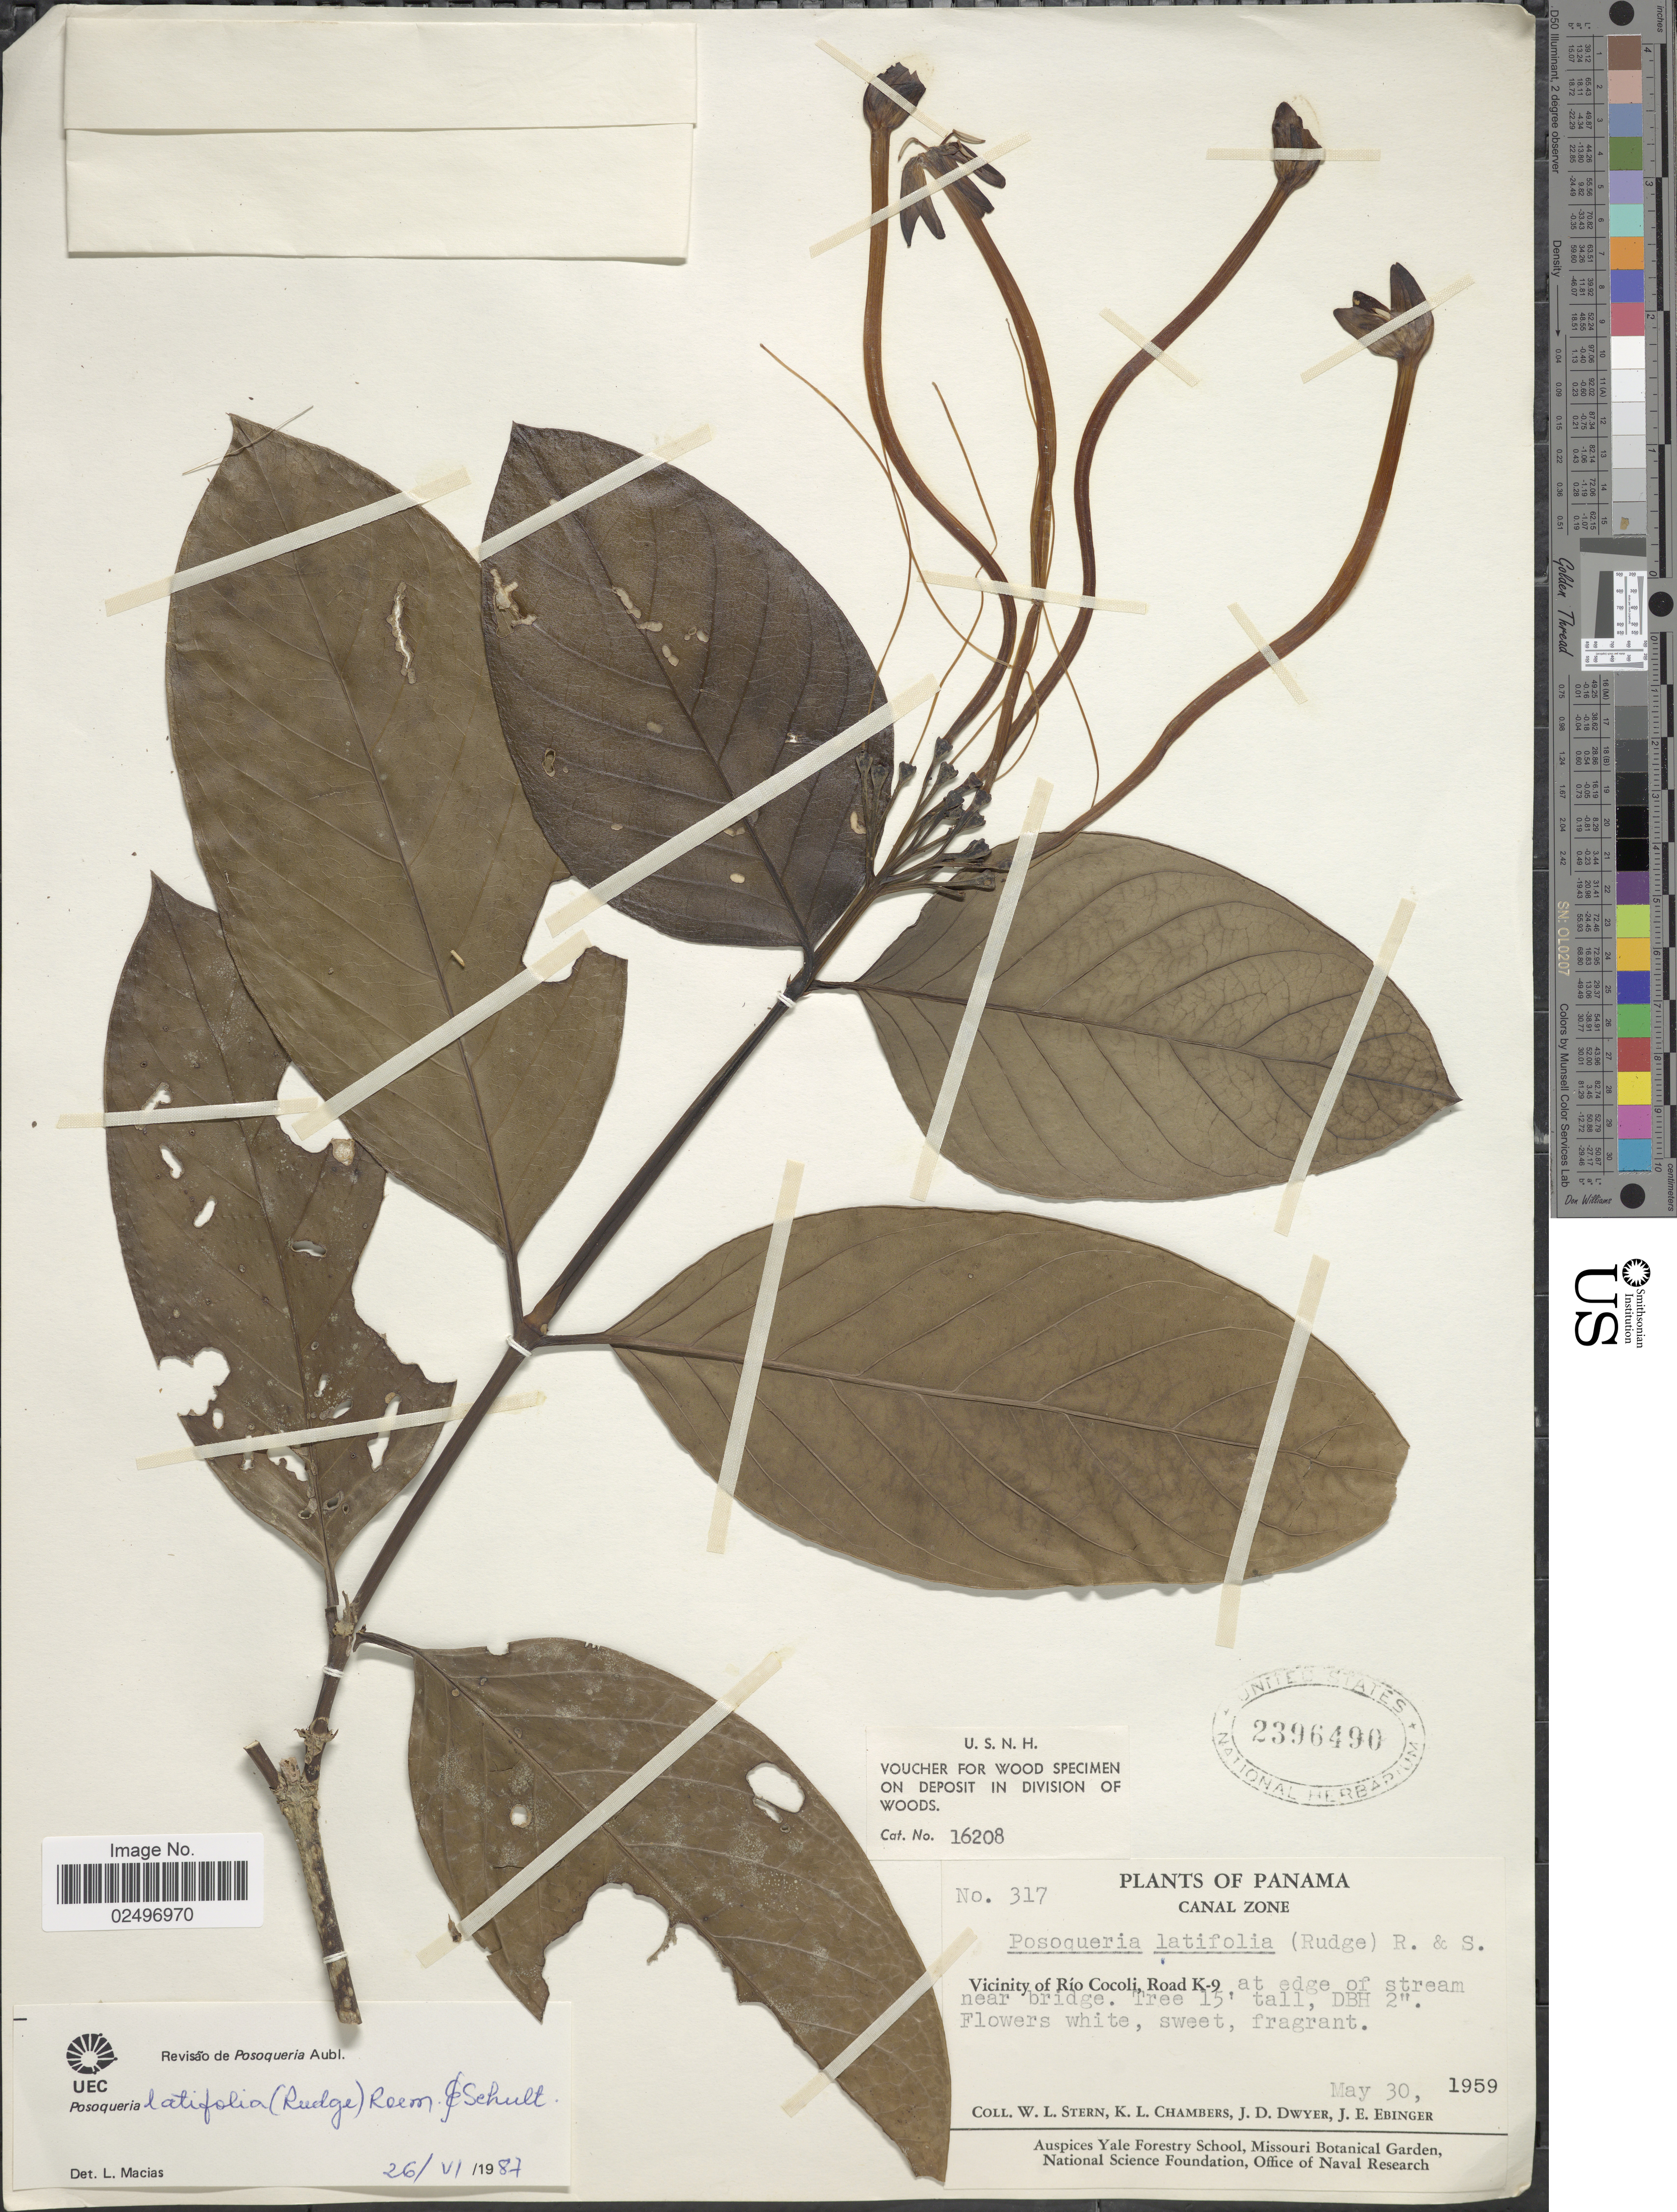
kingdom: Plantae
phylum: Tracheophyta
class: Magnoliopsida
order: Gentianales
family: Rubiaceae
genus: Posoqueria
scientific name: Posoqueria latifolia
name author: (Rudge) Roem. & Schult.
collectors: W. L. Stern, K. Chambers, J. D. Dwyer & J. Ebinger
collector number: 317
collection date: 1959-05-30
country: Panama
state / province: Panamá Oeste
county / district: Canal Zone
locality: Vicinity of Río Cocoli, Road K-9, at edge of stream near bridge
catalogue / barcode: US 2396490